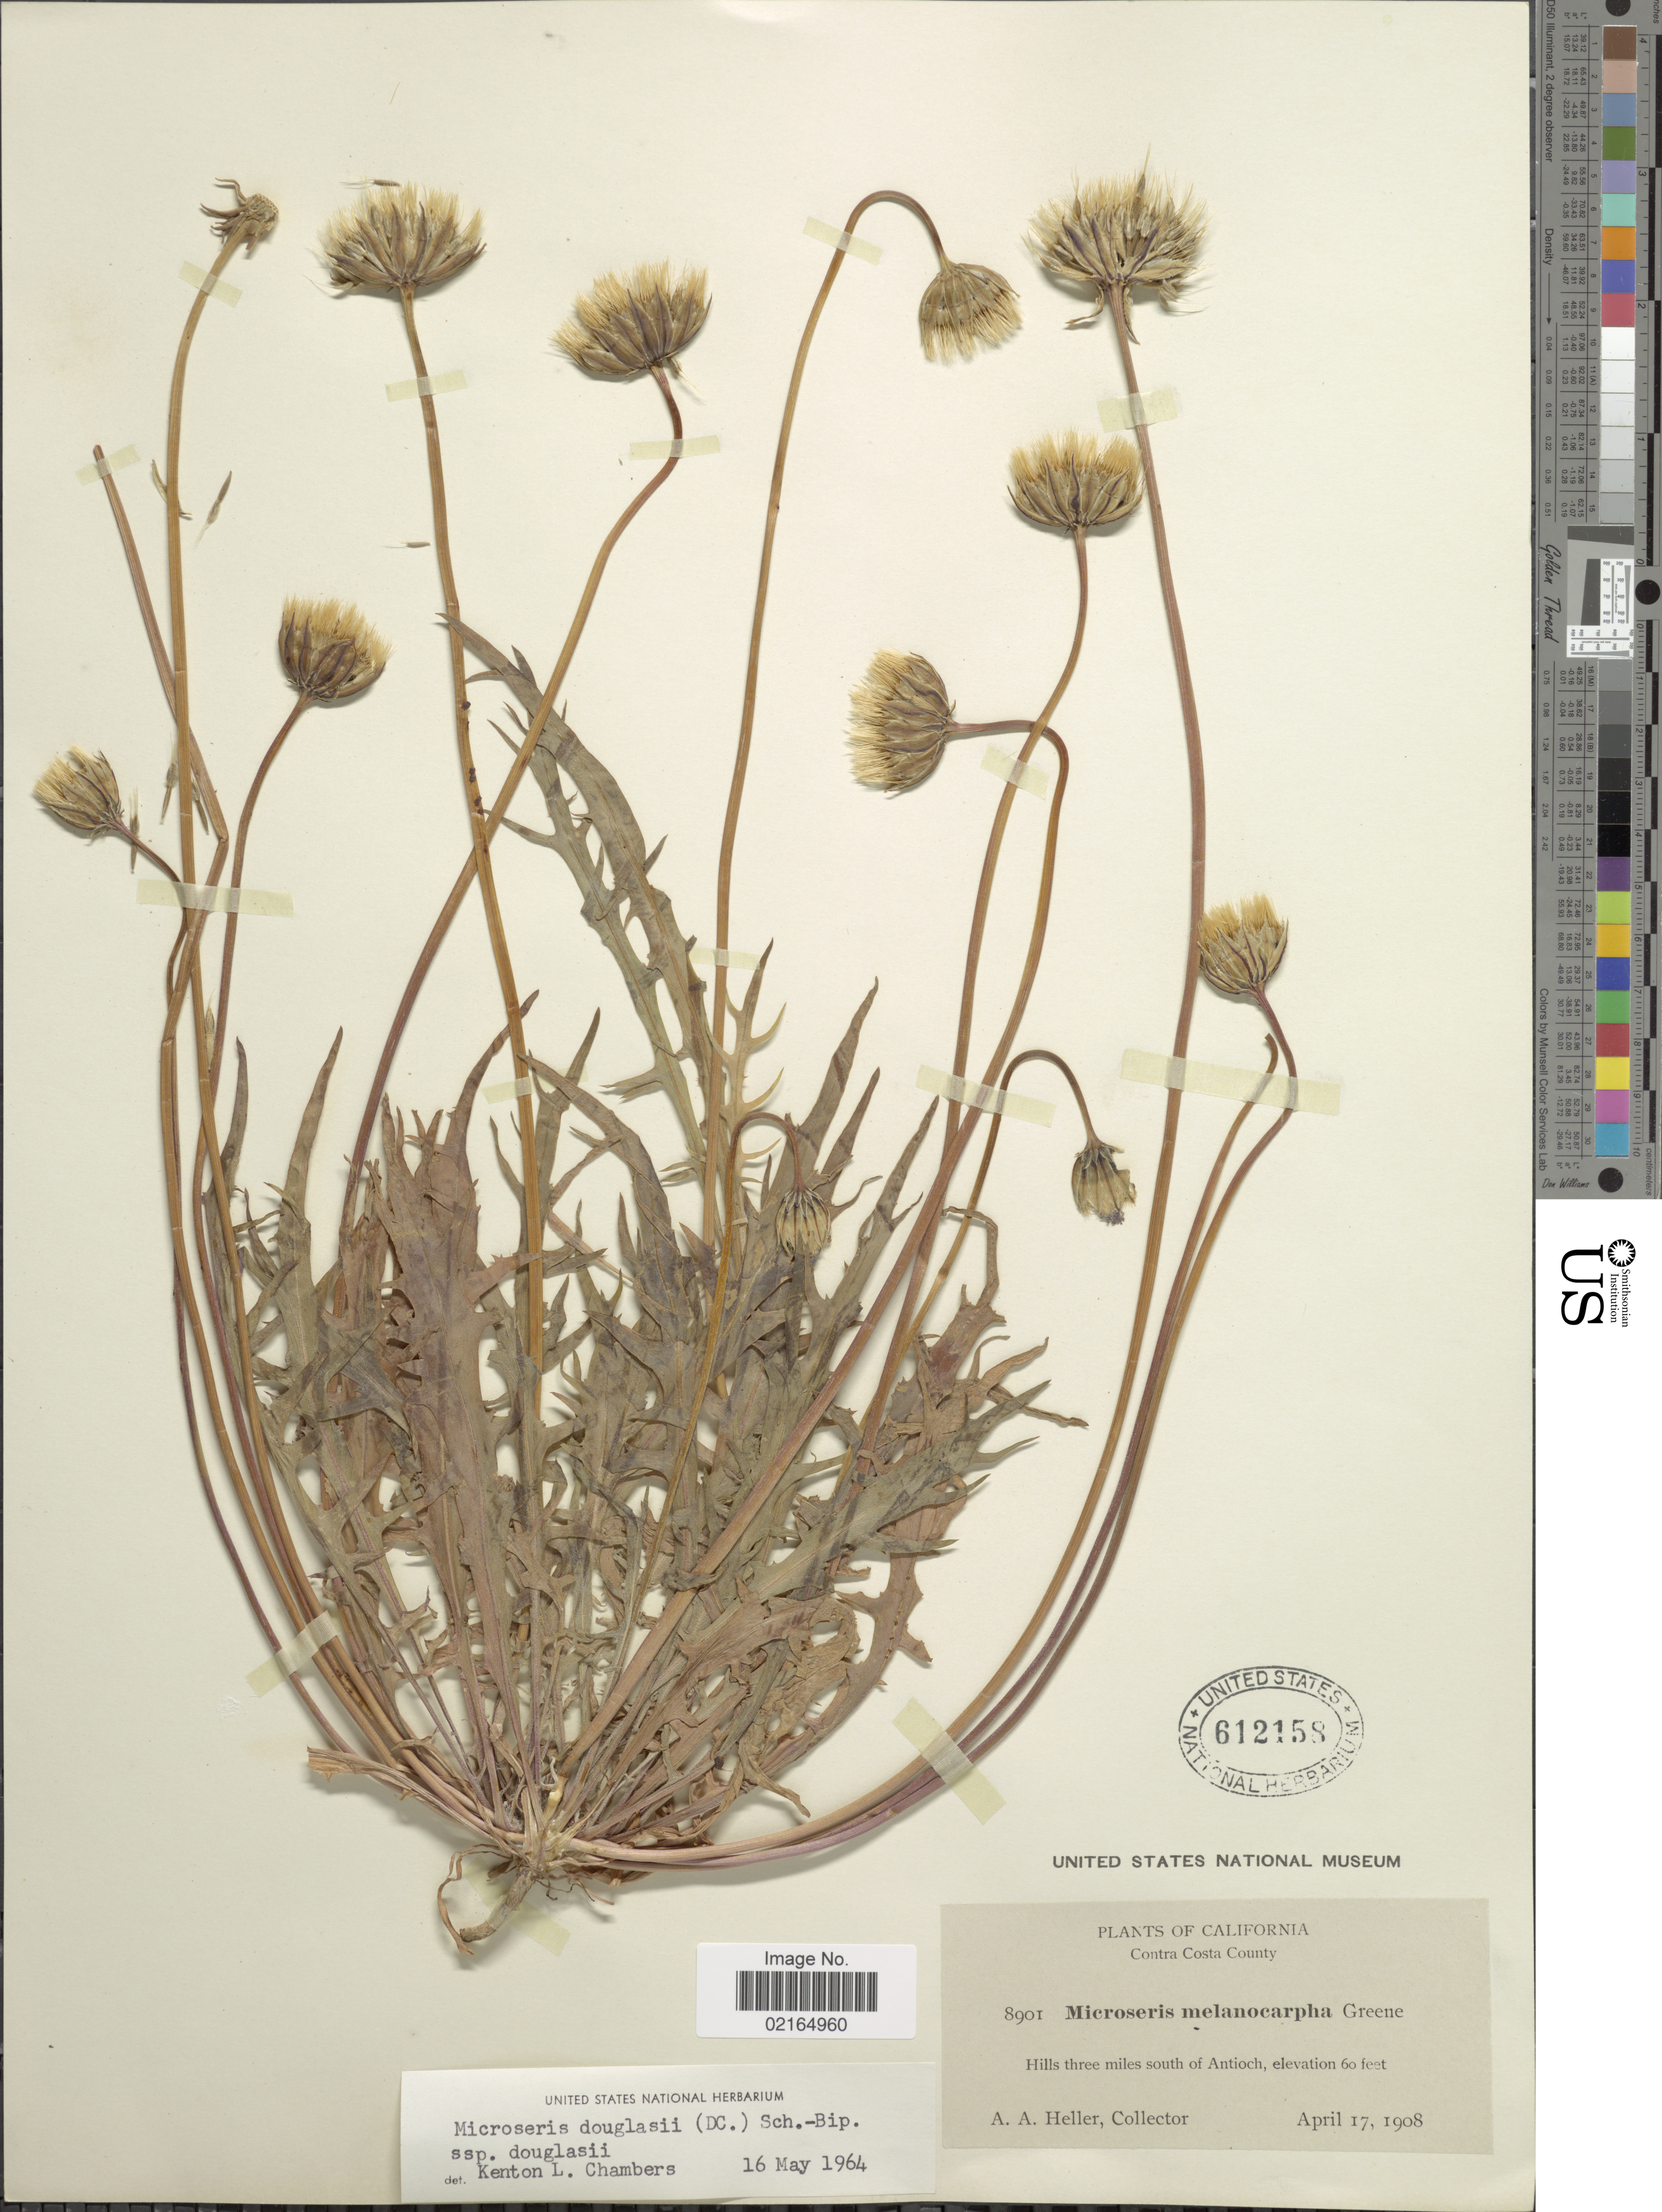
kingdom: Plantae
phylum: Tracheophyta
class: Magnoliopsida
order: Asterales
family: Asteraceae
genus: Microseris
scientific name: Microseris douglasii subsp. douglasii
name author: (DC.) Sch. Bip.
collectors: A. A. Heller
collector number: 8901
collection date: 1908-04-17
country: United States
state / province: California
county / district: Contra Costa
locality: Contra Costa County, Hills three miles south of Antioch.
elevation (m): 18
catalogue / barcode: US 612158